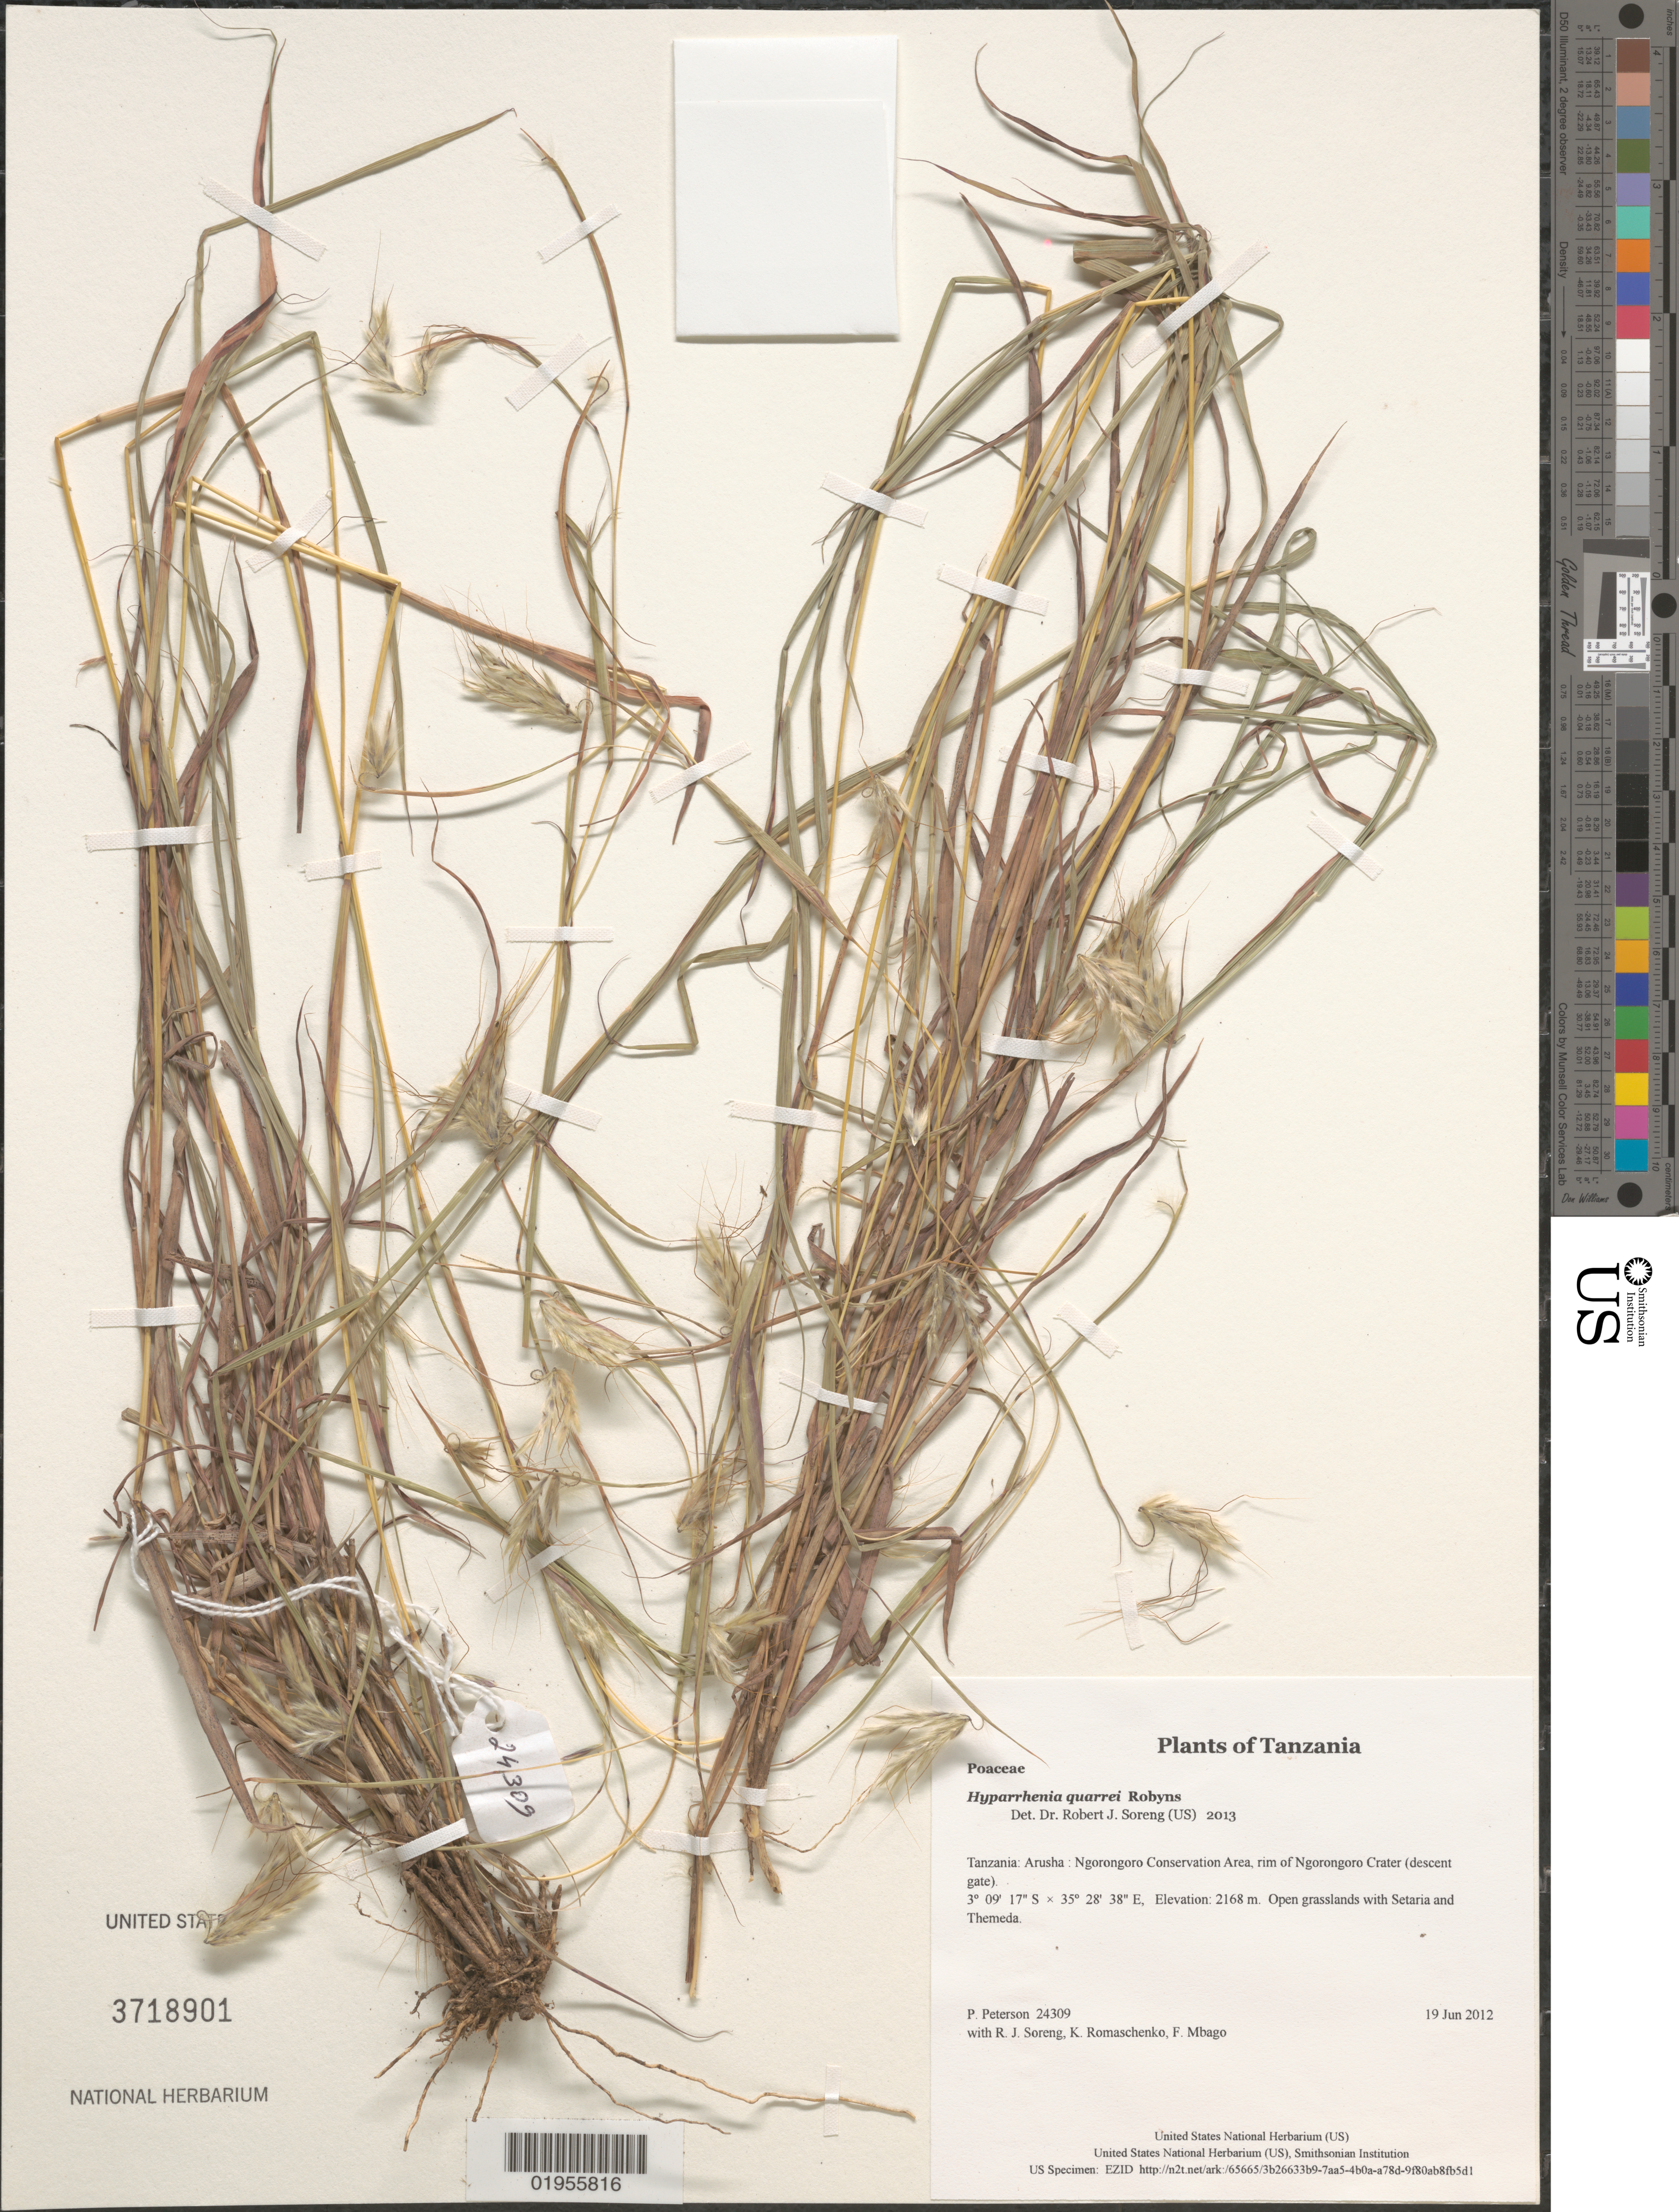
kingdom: Plantae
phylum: Tracheophyta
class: Liliopsida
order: Poales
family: Poaceae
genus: Hyparrhenia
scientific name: Hyparrhenia quarrei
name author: Robyns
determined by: Soreng, Robert J., Research Associate (BOT), Smithsonian Institution - National Museum of Natural History (UNITED STATES)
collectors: P. M. Peterson, R. J. Soreng, K. Romaschenko & F. Mbago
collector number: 24309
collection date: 2012-06-19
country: Tanzania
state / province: Arusha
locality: Ngorongoro Conservation Area, rim of Ngorongoro Crater (descent gate).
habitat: Open grasslands with Setaria and Themeda.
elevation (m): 2168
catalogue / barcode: US 3718901